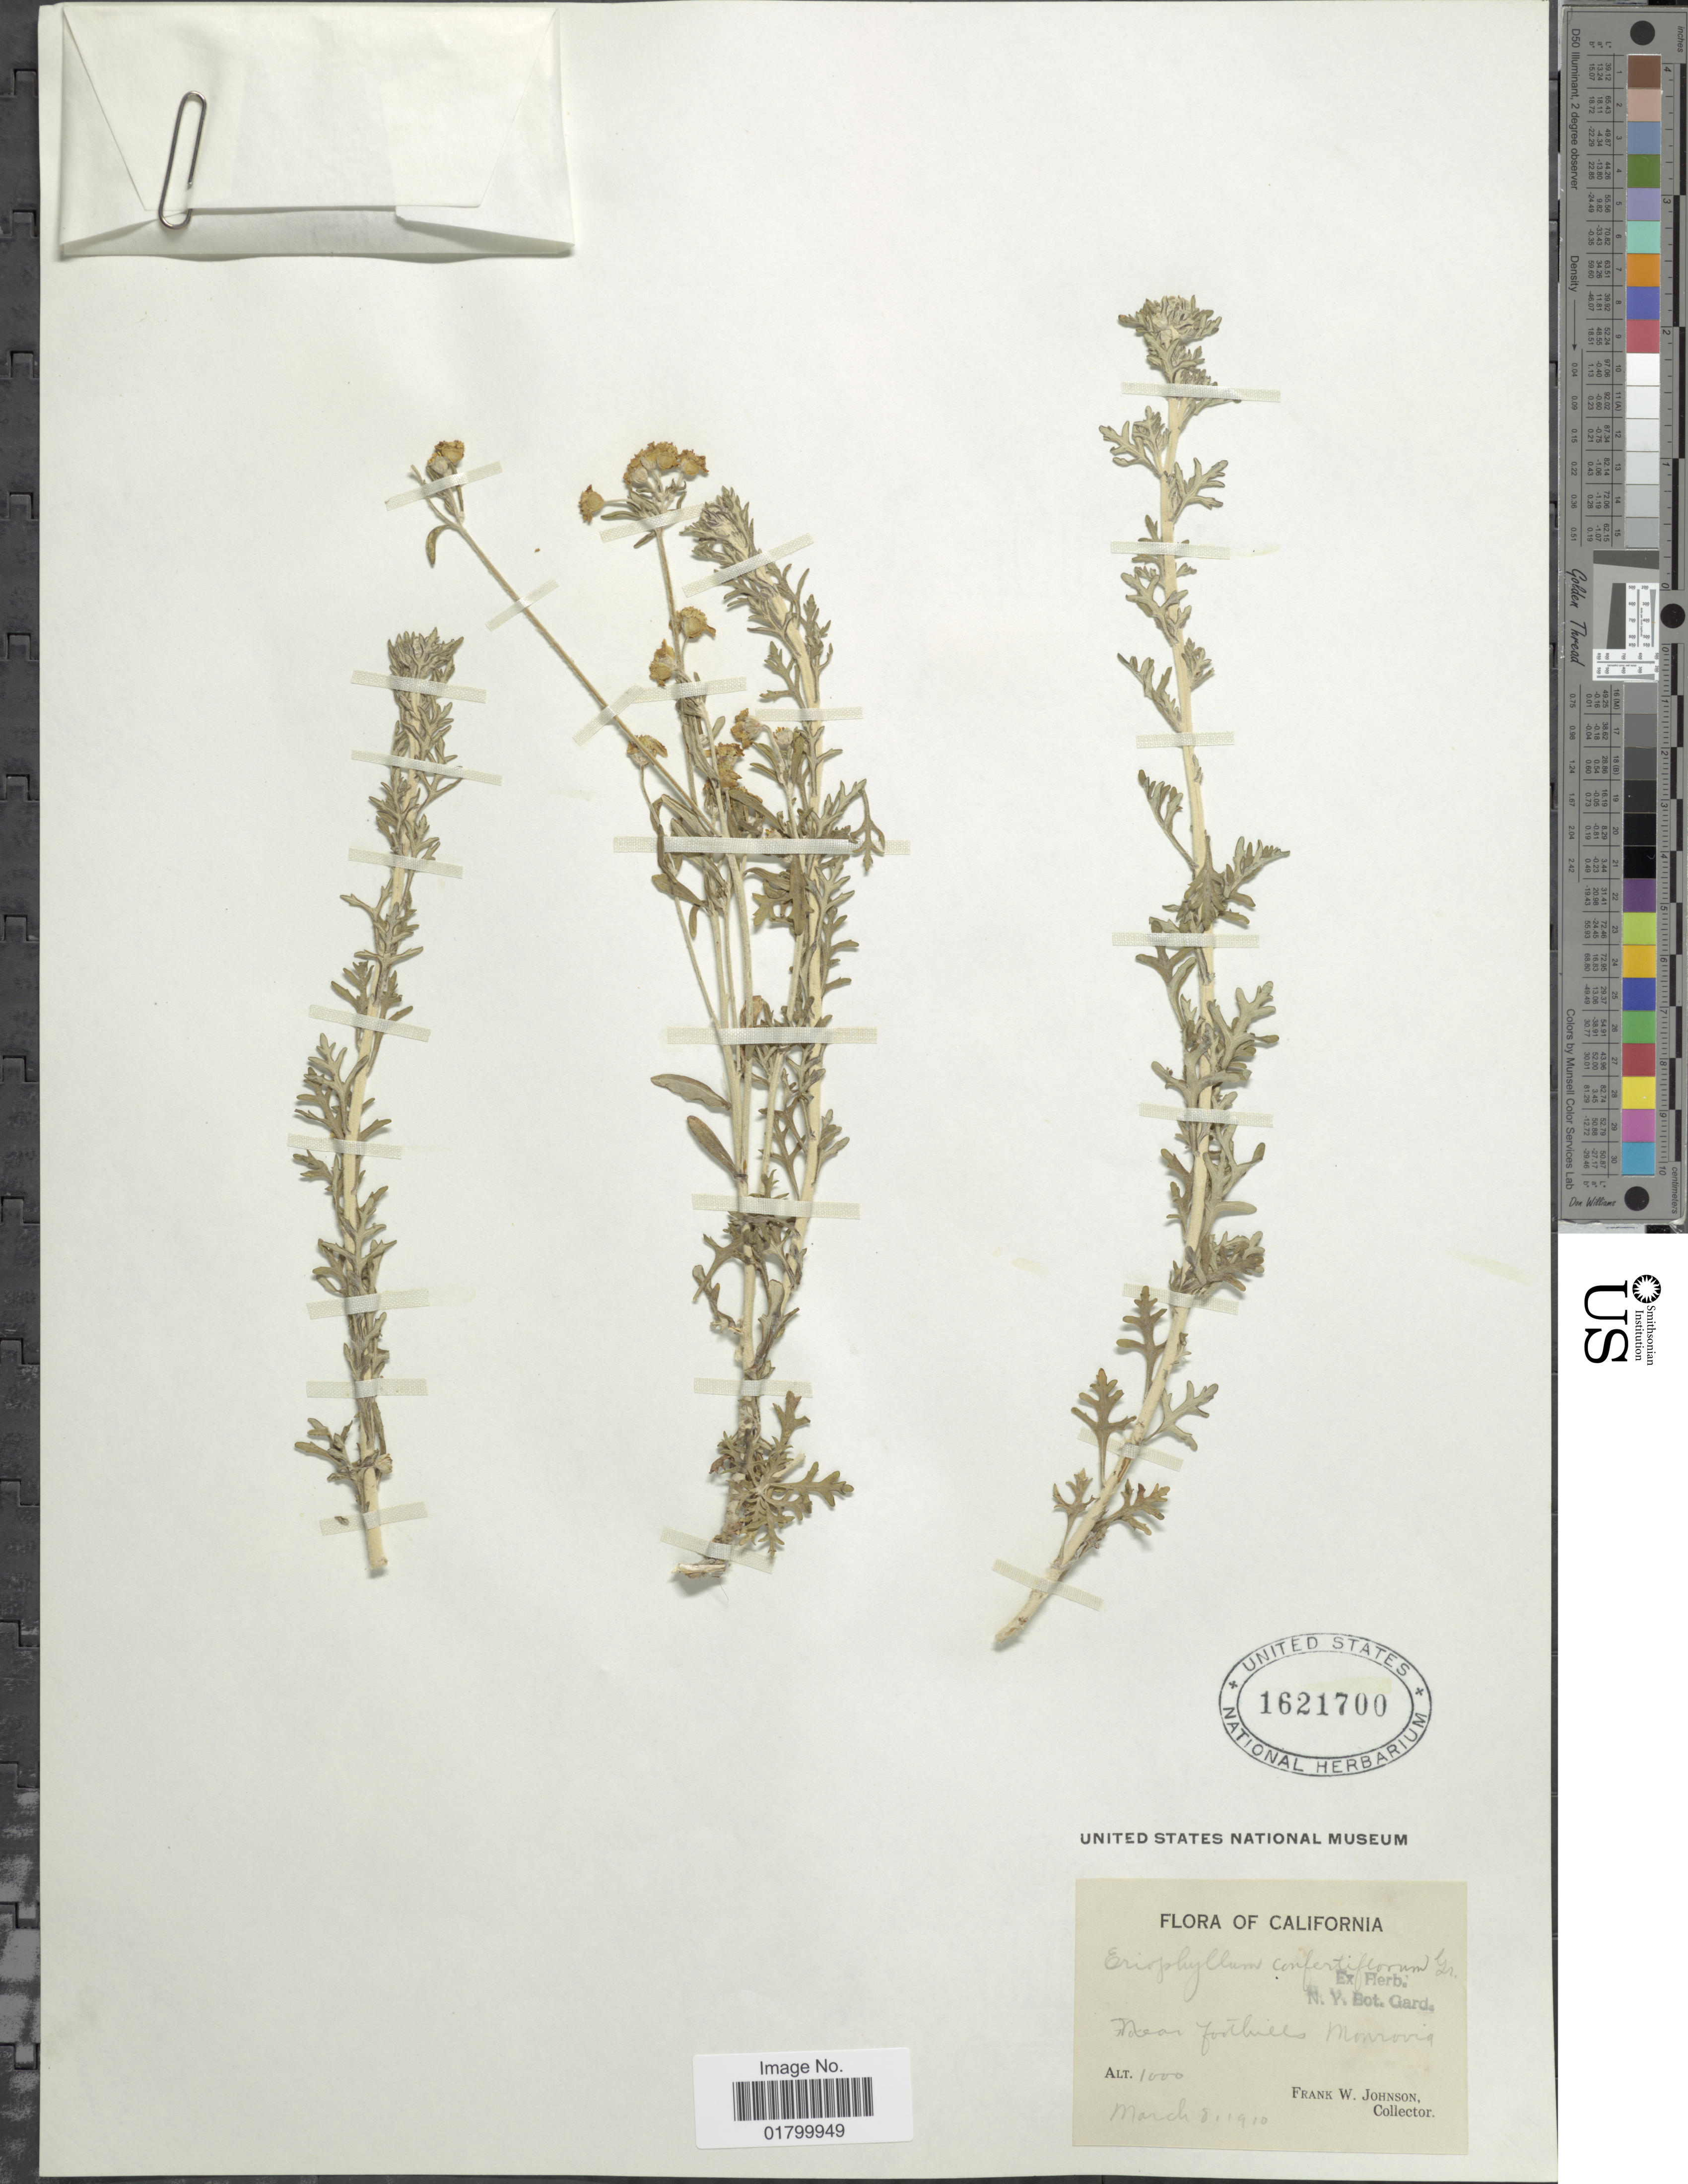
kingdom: Plantae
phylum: Tracheophyta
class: Magnoliopsida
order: Asterales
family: Asteraceae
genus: Eriophyllum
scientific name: Eriophyllum confertiflorum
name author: (DC.) A. Gray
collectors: F. W. Johnson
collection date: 1910-03-08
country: United States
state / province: California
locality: Near Forthills Monrovia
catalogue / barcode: US 1621700